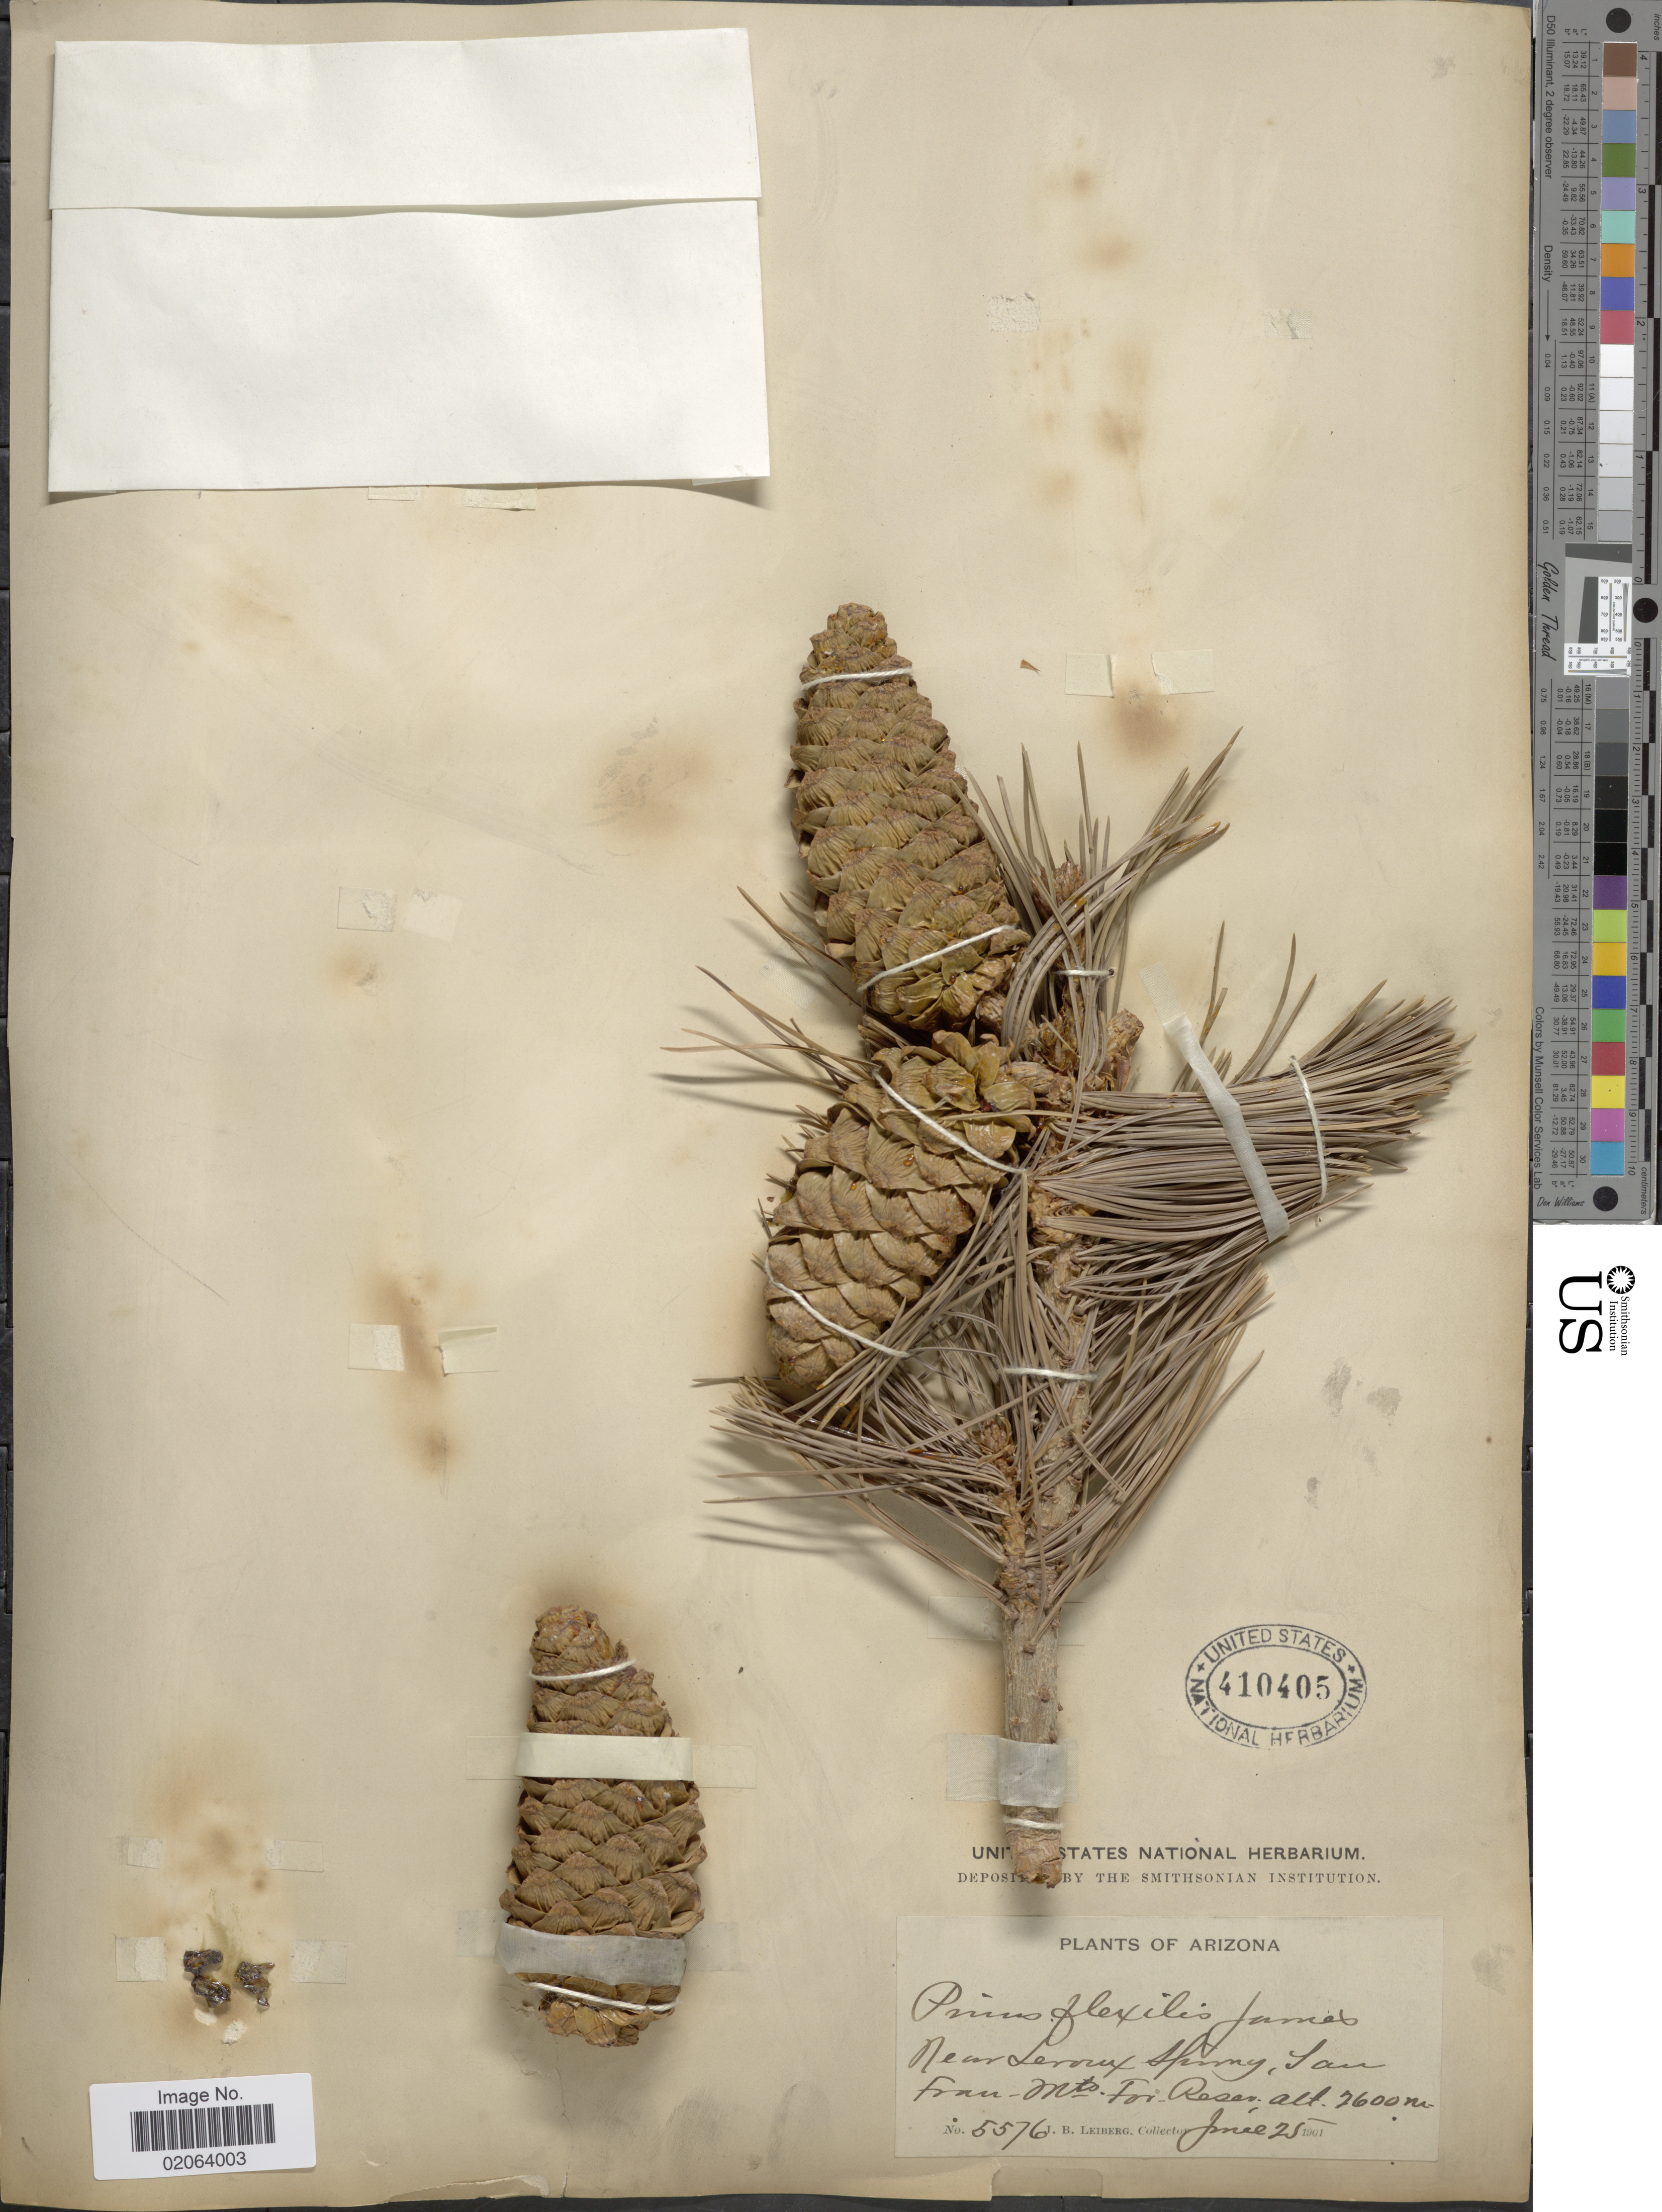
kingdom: Plantae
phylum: Tracheophyta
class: Pinopsida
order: Pinales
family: Pinaceae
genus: Pinus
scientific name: Pinus flexilis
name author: E. James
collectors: J. B. Leiberg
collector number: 5576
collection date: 1901-06-25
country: United States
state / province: Arizona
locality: Near Leroux Spring, San Fran. Mts. For. Reser. [San Francisco Mountains Forest Reserve]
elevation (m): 2316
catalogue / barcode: US 410405